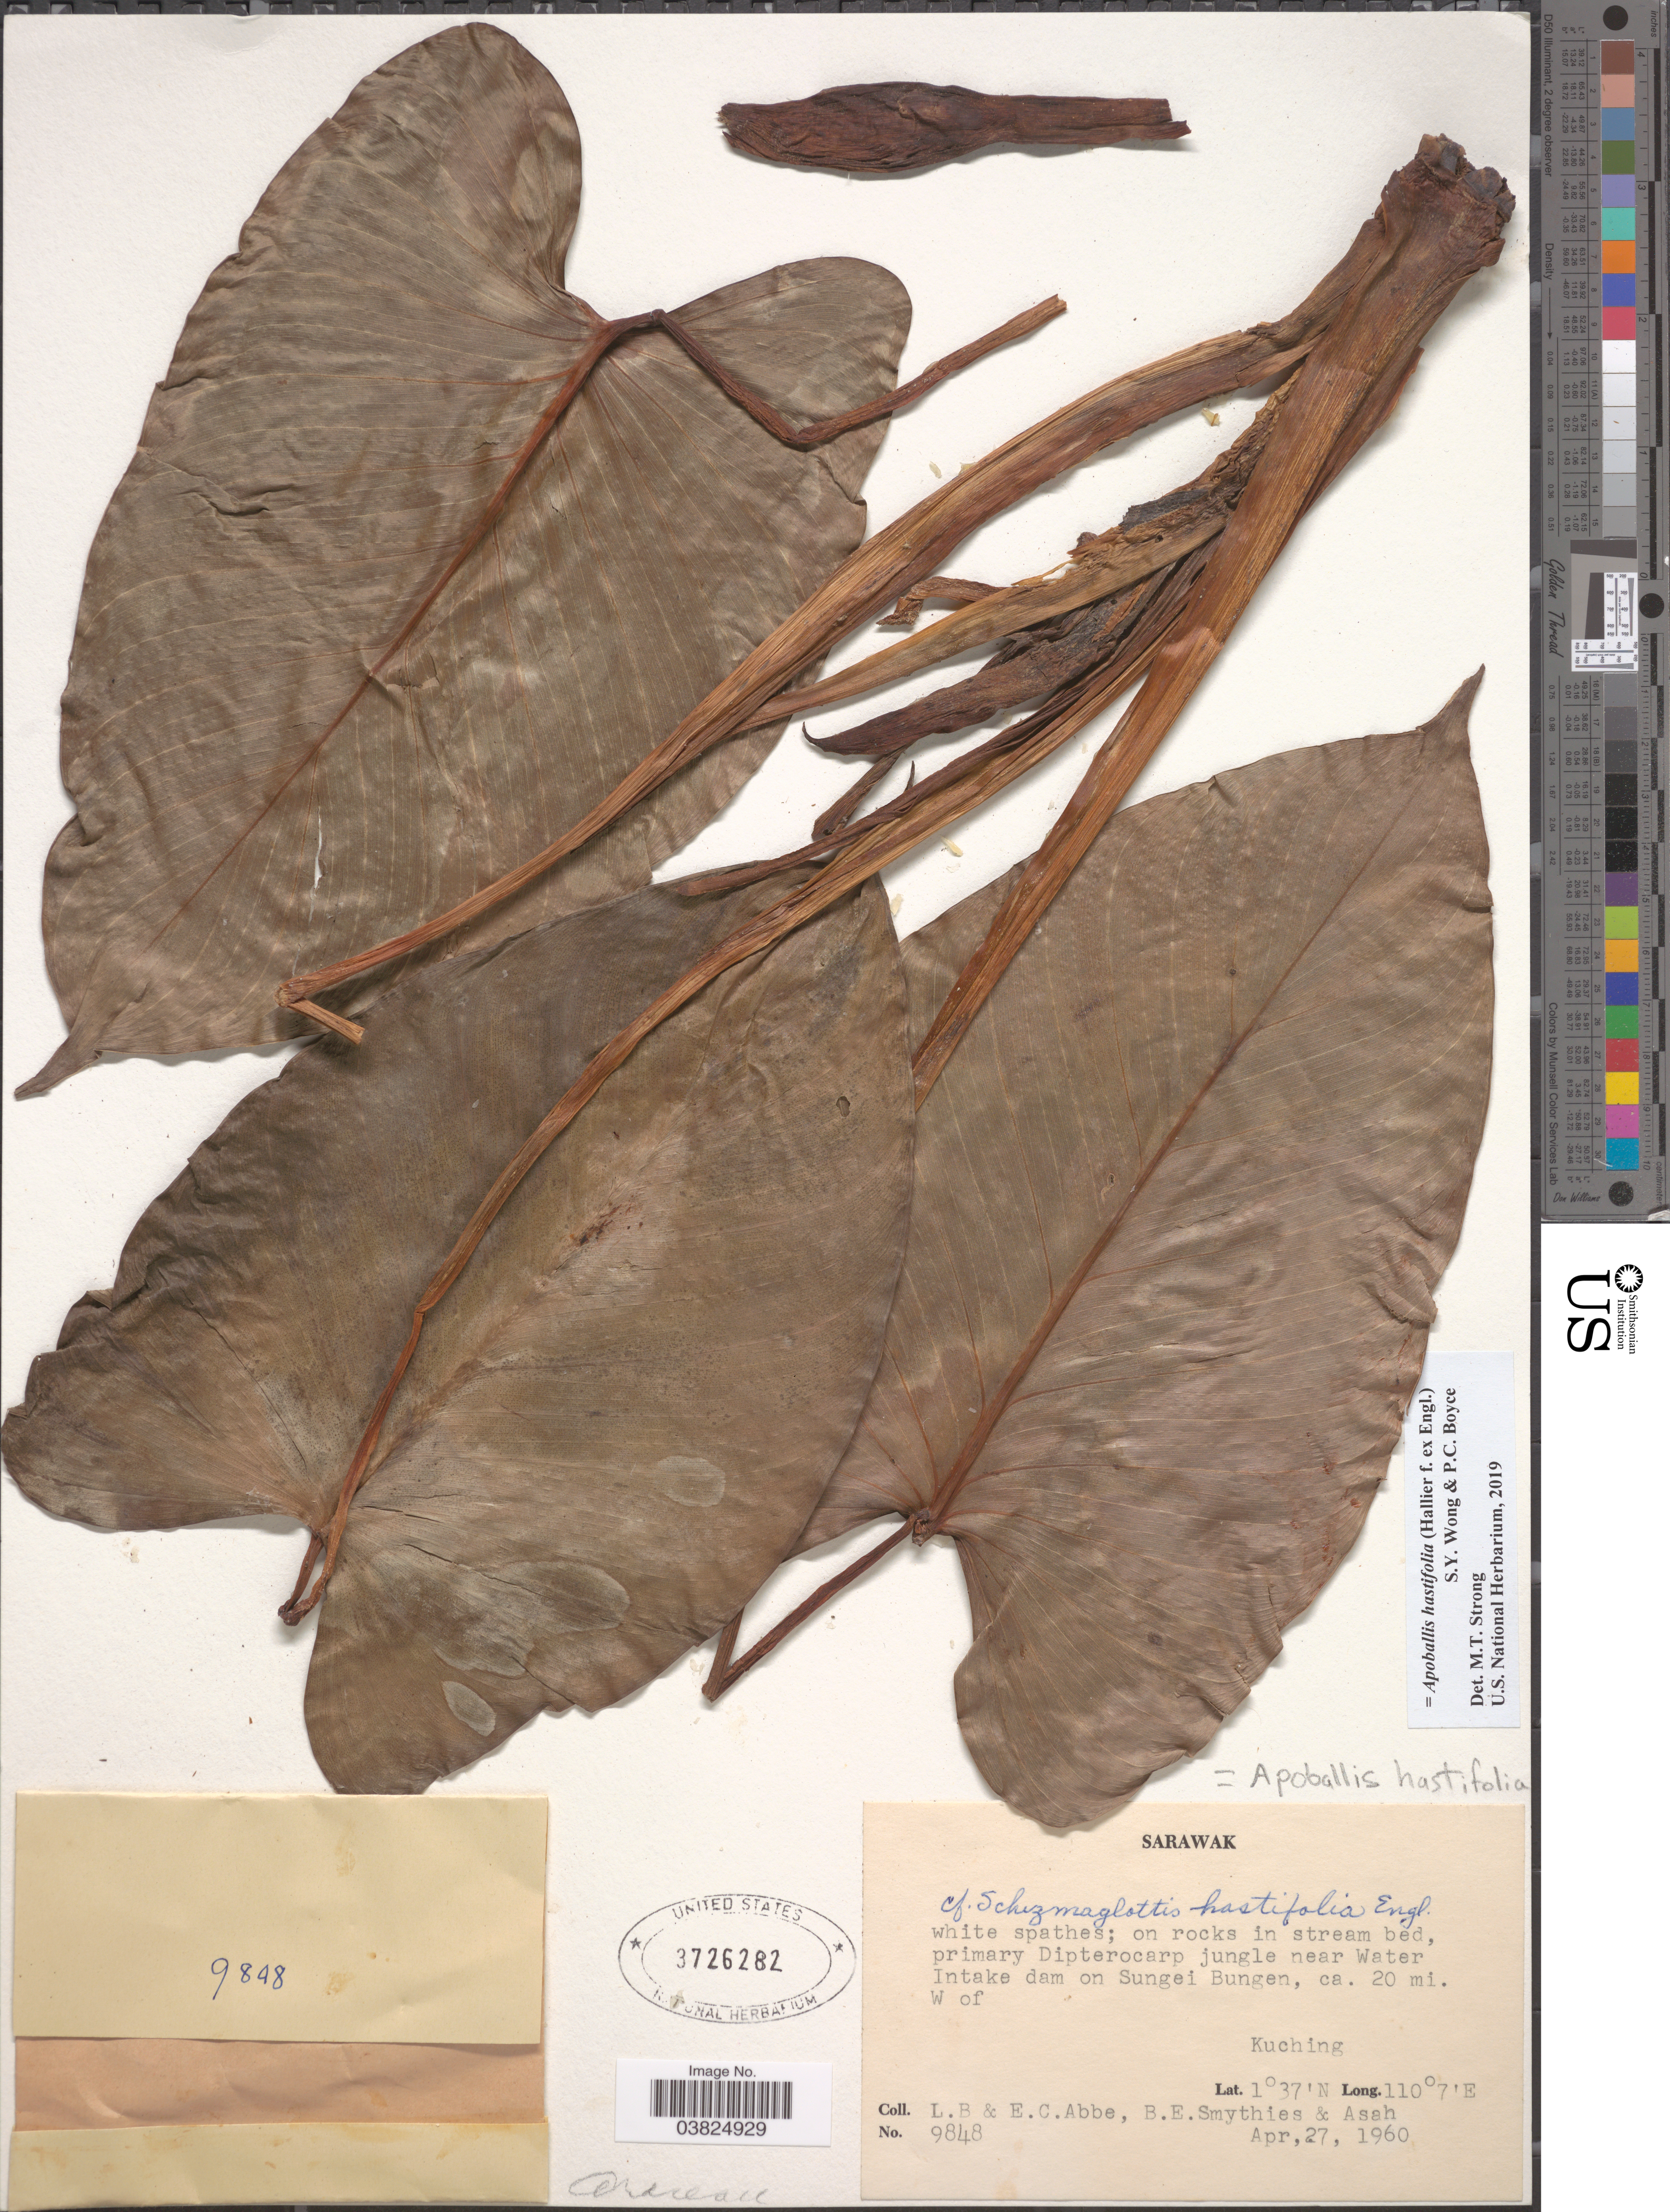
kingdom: Plantae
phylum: Tracheophyta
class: Liliopsida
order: Alismatales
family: Araceae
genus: Apoballis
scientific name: Apoballis hastifolia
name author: (Hallier f. & Engl.) S.Y. Wong & P.C. Boyce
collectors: L. B. Abbe, E. C. Abbe, B.E. Smythies & Asah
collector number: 9848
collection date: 1960-04-27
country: Malaysia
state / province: Sarawak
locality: On rocks in stream bed, primary Dipterocarp jungle near Water Intake dam on Sungei Bungen, ca. 20 mi. W of Kuching.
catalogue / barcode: US 3726282